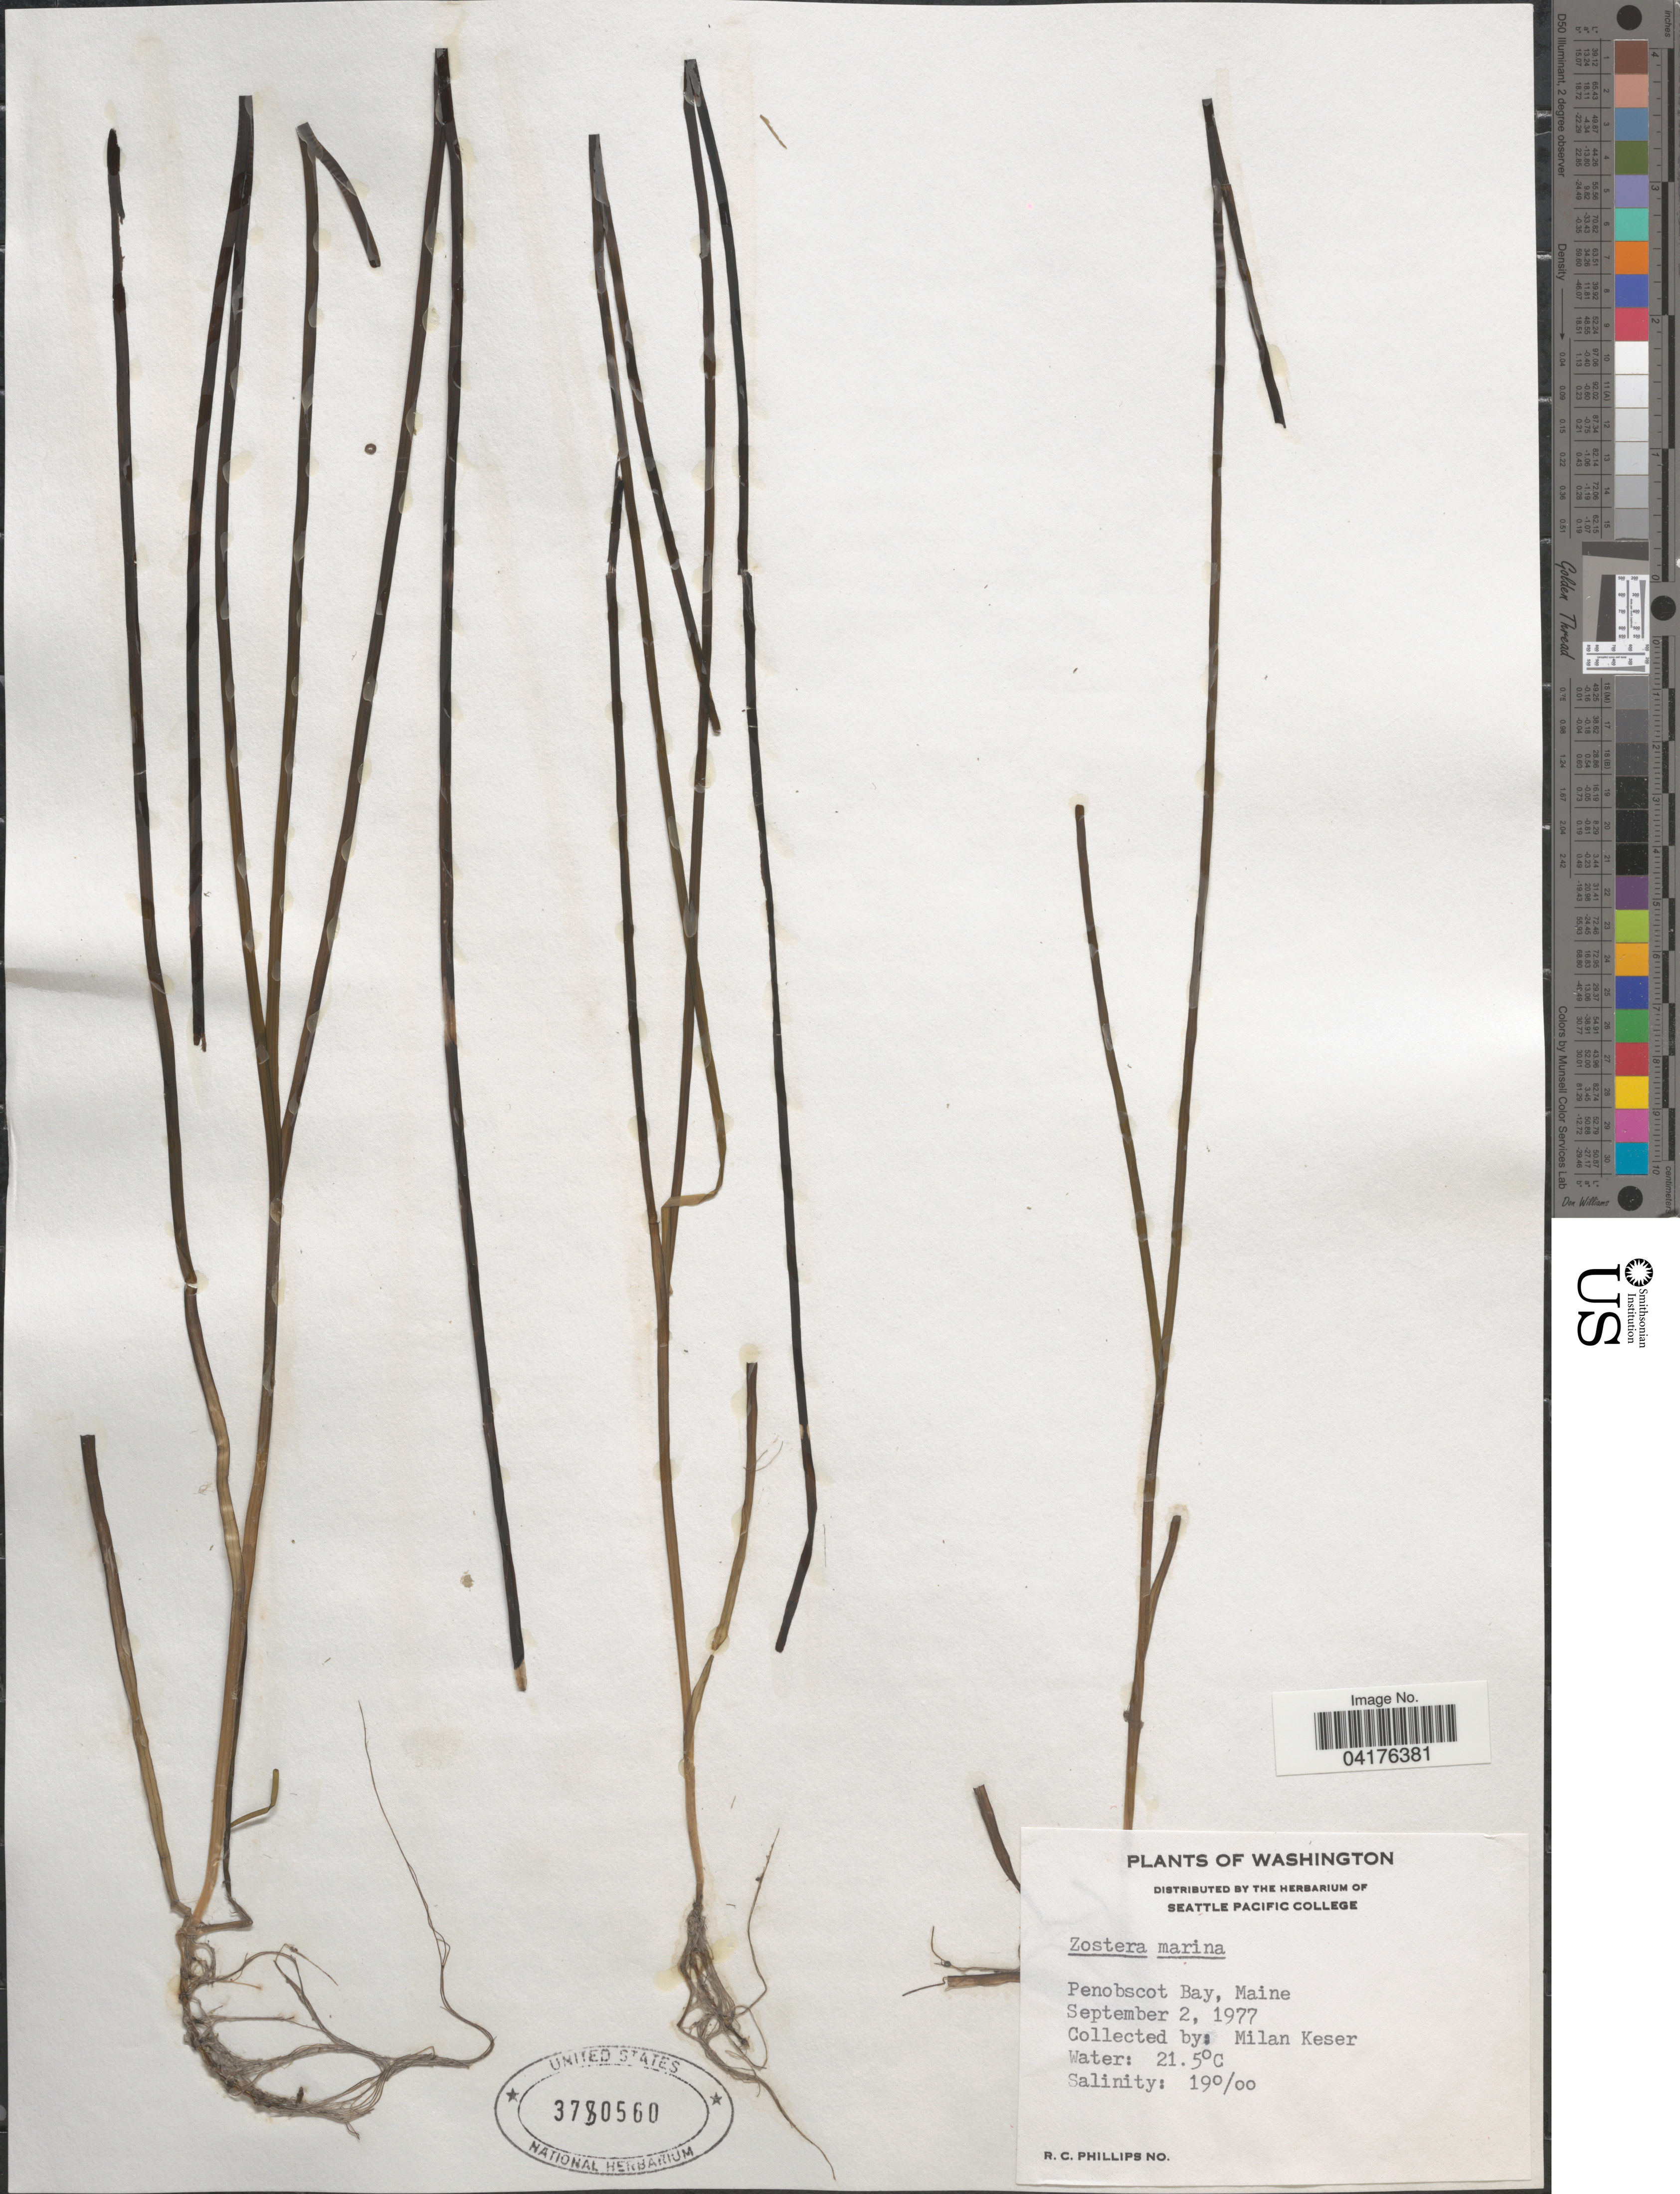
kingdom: Plantae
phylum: Tracheophyta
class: Liliopsida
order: Alismatales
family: Zosteraceae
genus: Zostera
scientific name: Zostera marina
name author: L.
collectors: M. Keser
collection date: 1977-09-02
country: United States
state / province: Maine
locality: Penobscot Bay.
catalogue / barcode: US 3780560